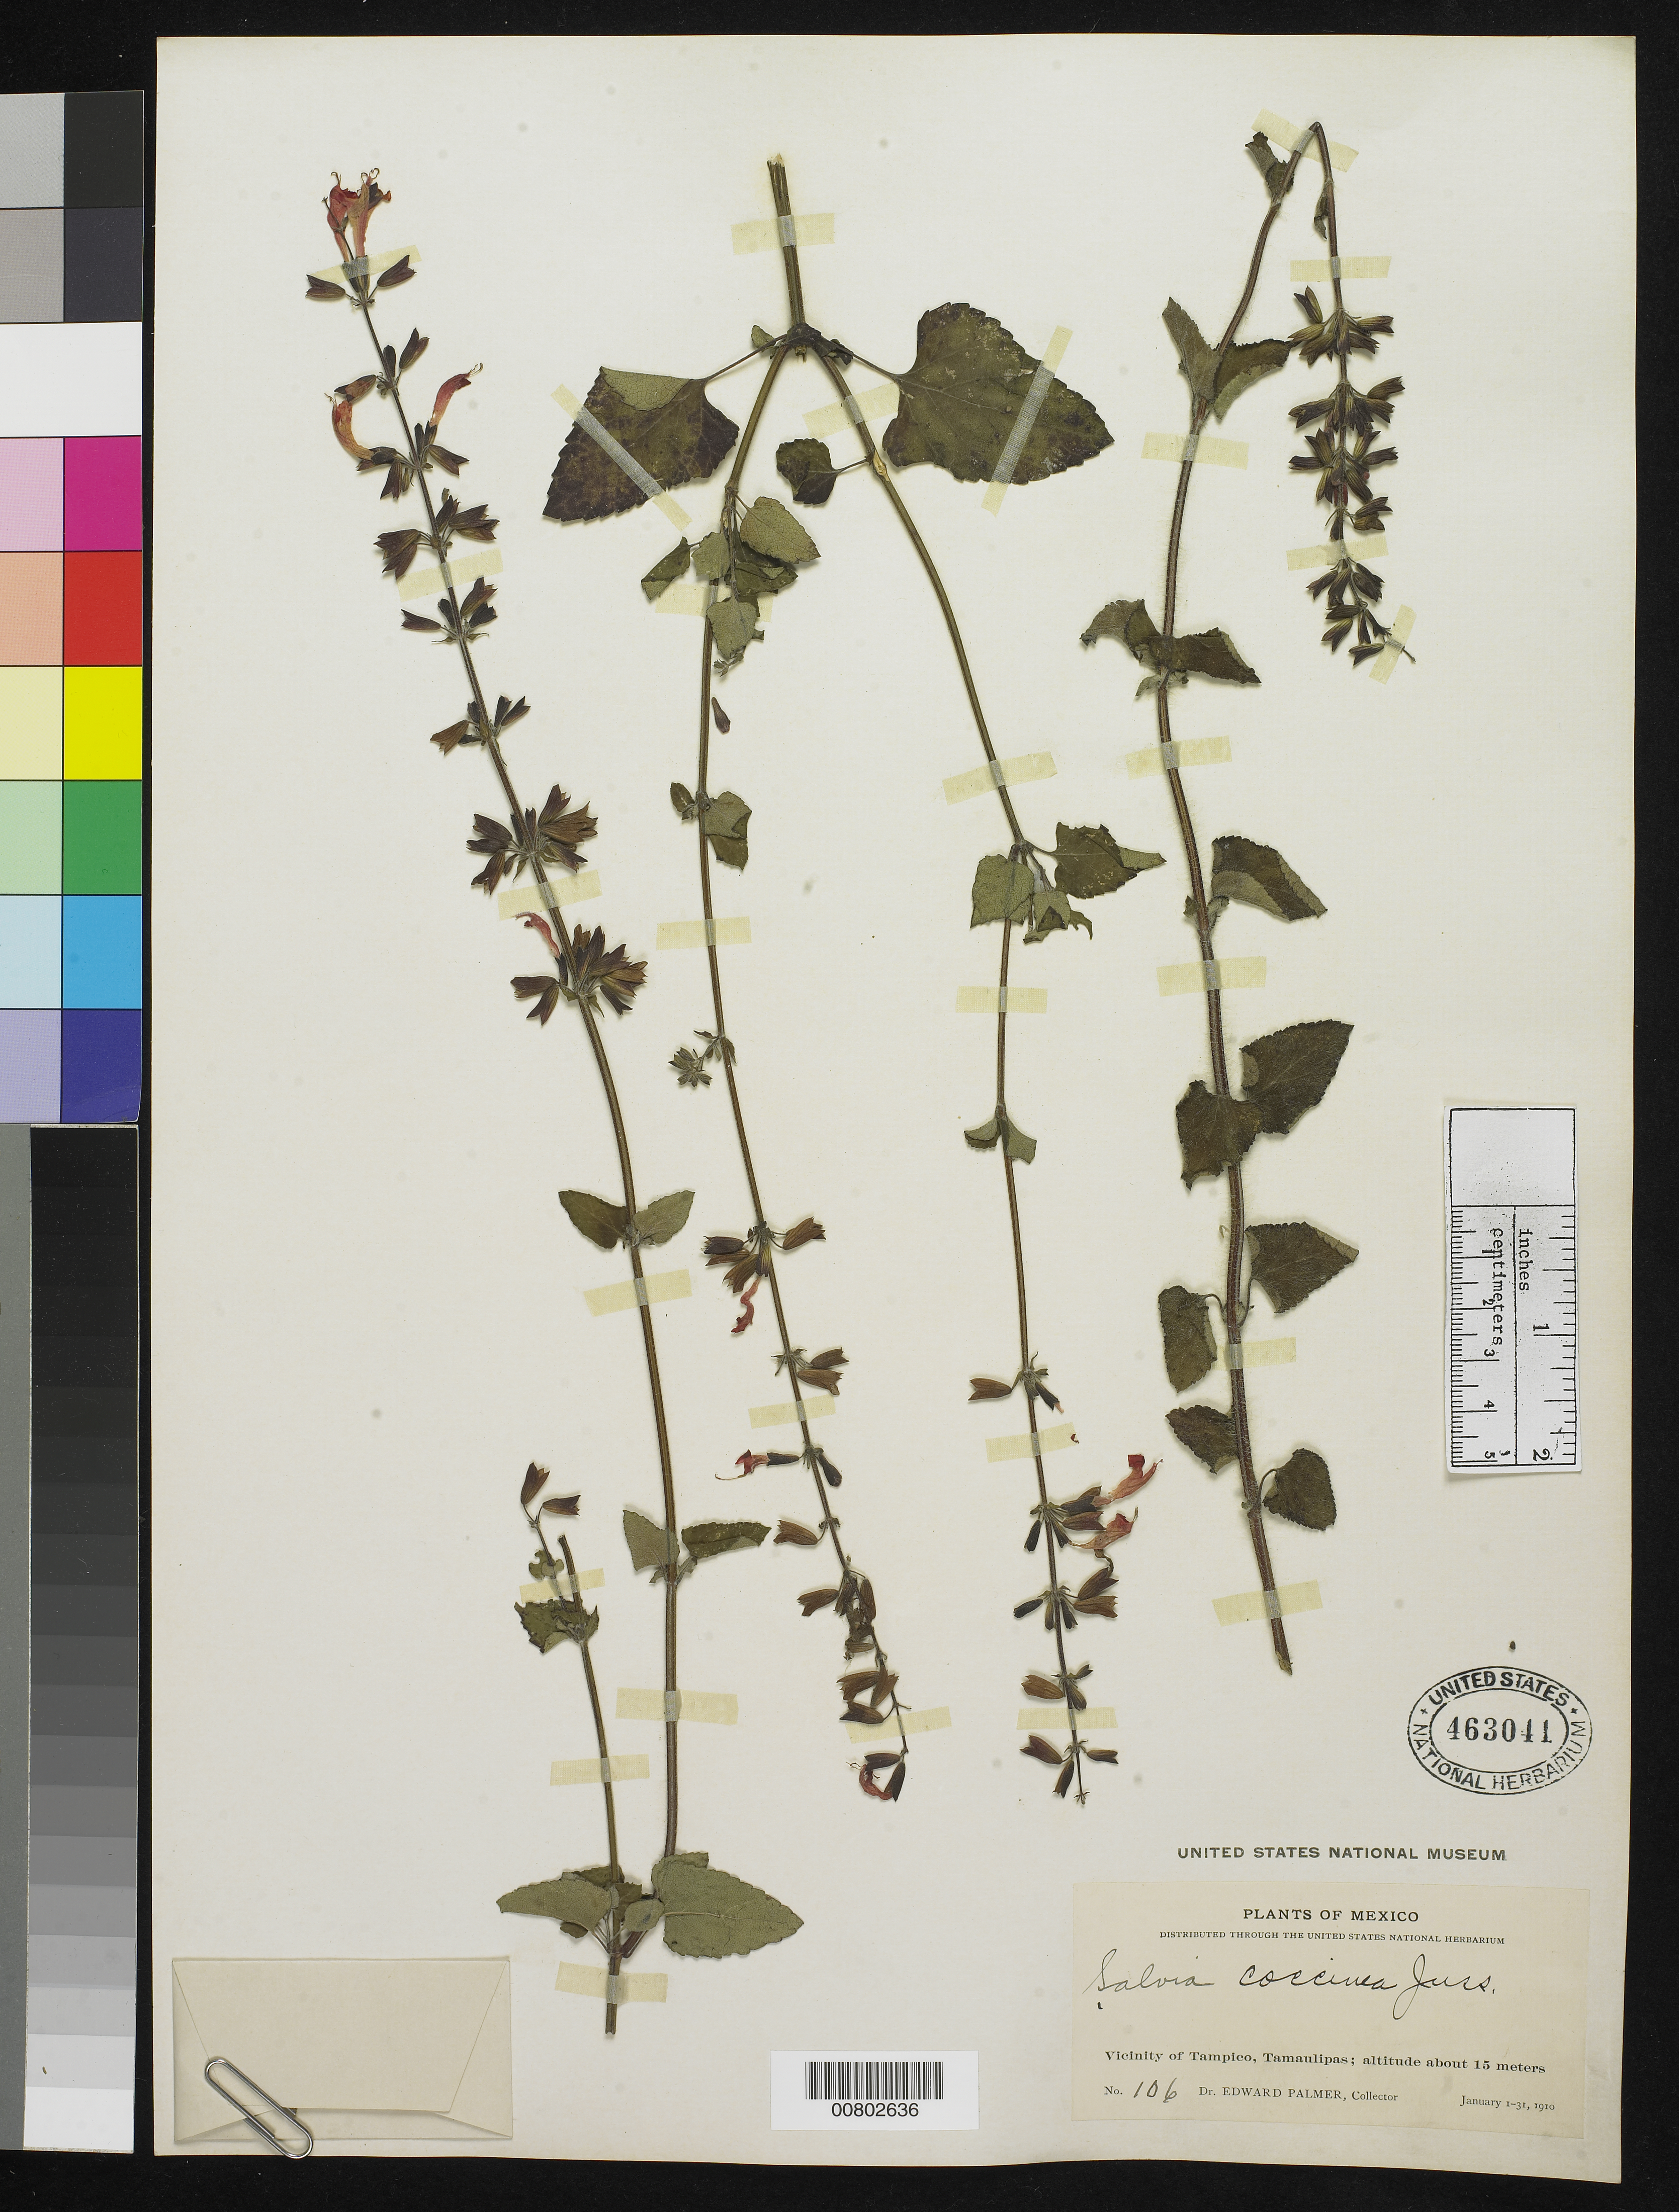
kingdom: Plantae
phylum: Tracheophyta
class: Magnoliopsida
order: Lamiales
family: Lamiaceae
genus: Salvia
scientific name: Salvia coccinea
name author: Buc'hoz ex Etl.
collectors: E. Palmer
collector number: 106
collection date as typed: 01 Jan 1910 to 31 Jan 1910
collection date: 1910-01-01/1910-01-31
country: Mexico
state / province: Tamaulipas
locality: Vicinity of Tampico, Tamaulipas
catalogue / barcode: US 463041